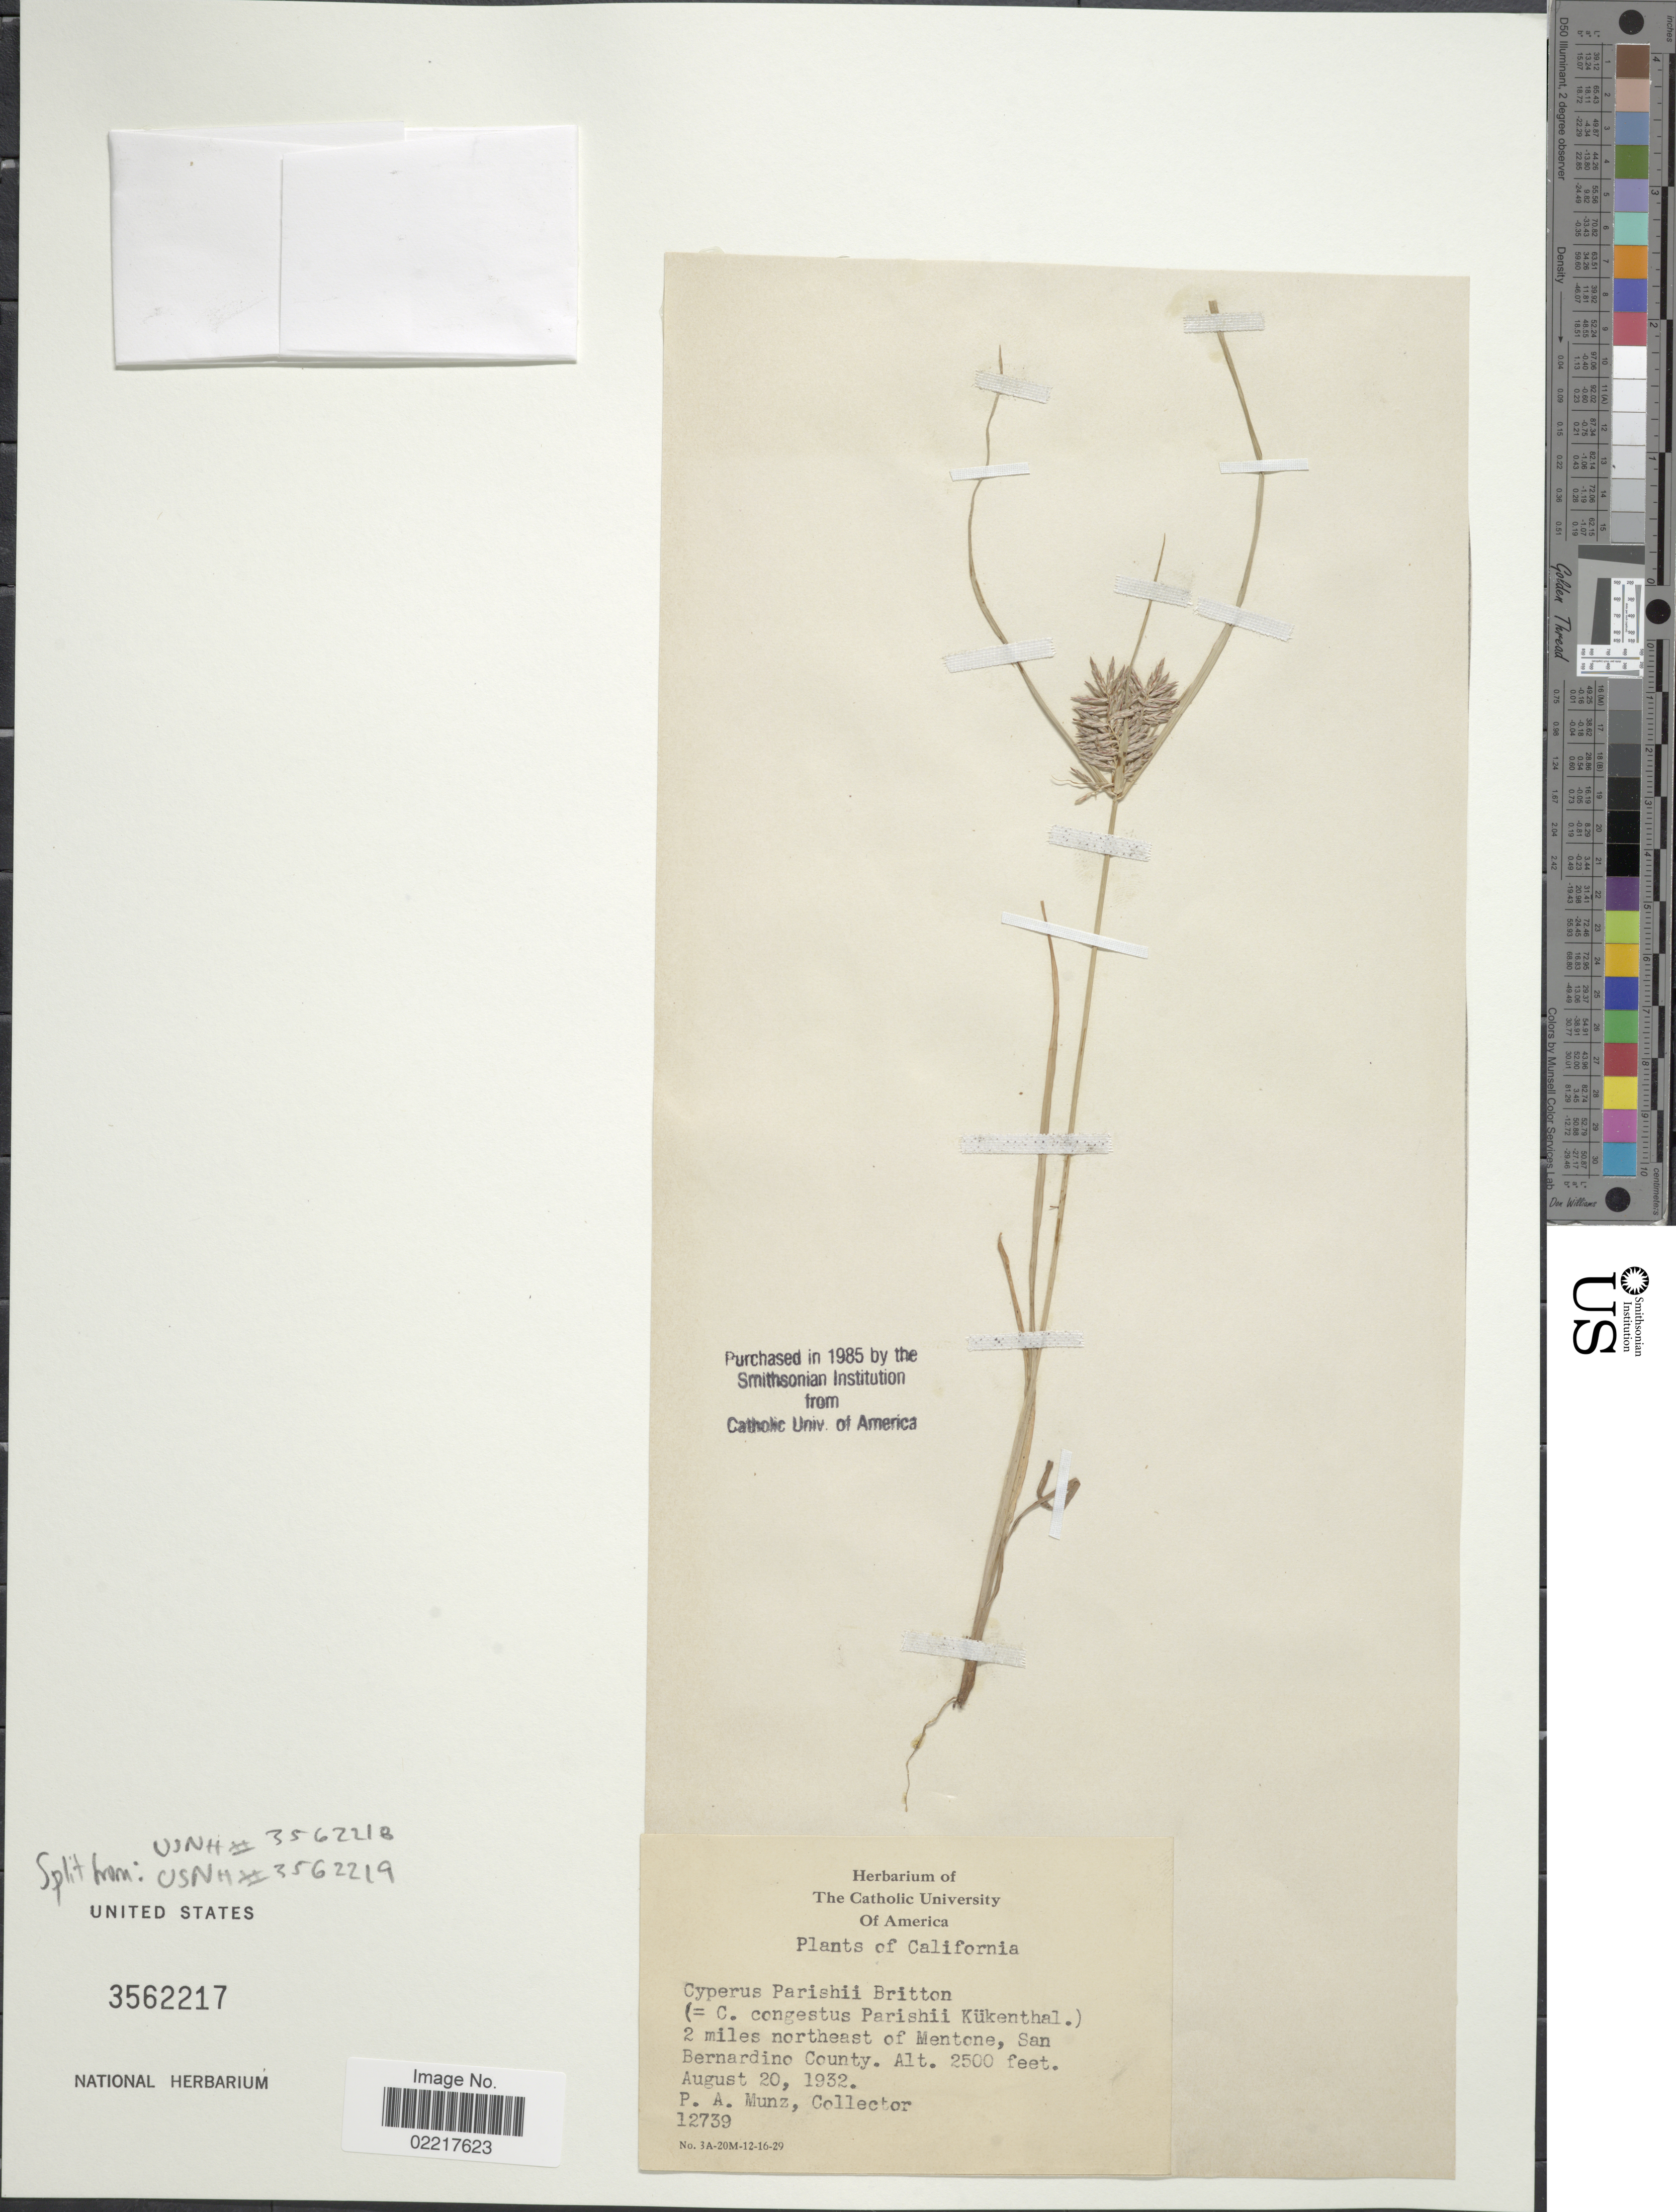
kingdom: Plantae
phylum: Tracheophyta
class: Liliopsida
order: Poales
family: Cyperaceae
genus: Cyperus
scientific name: Cyperus parishii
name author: Britton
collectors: P. A. Munz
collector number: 12739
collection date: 1932-08-20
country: United States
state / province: California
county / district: San Bernardino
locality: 2 miles northeast of mentone, San Bernardino County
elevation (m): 762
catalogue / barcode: US 3562217